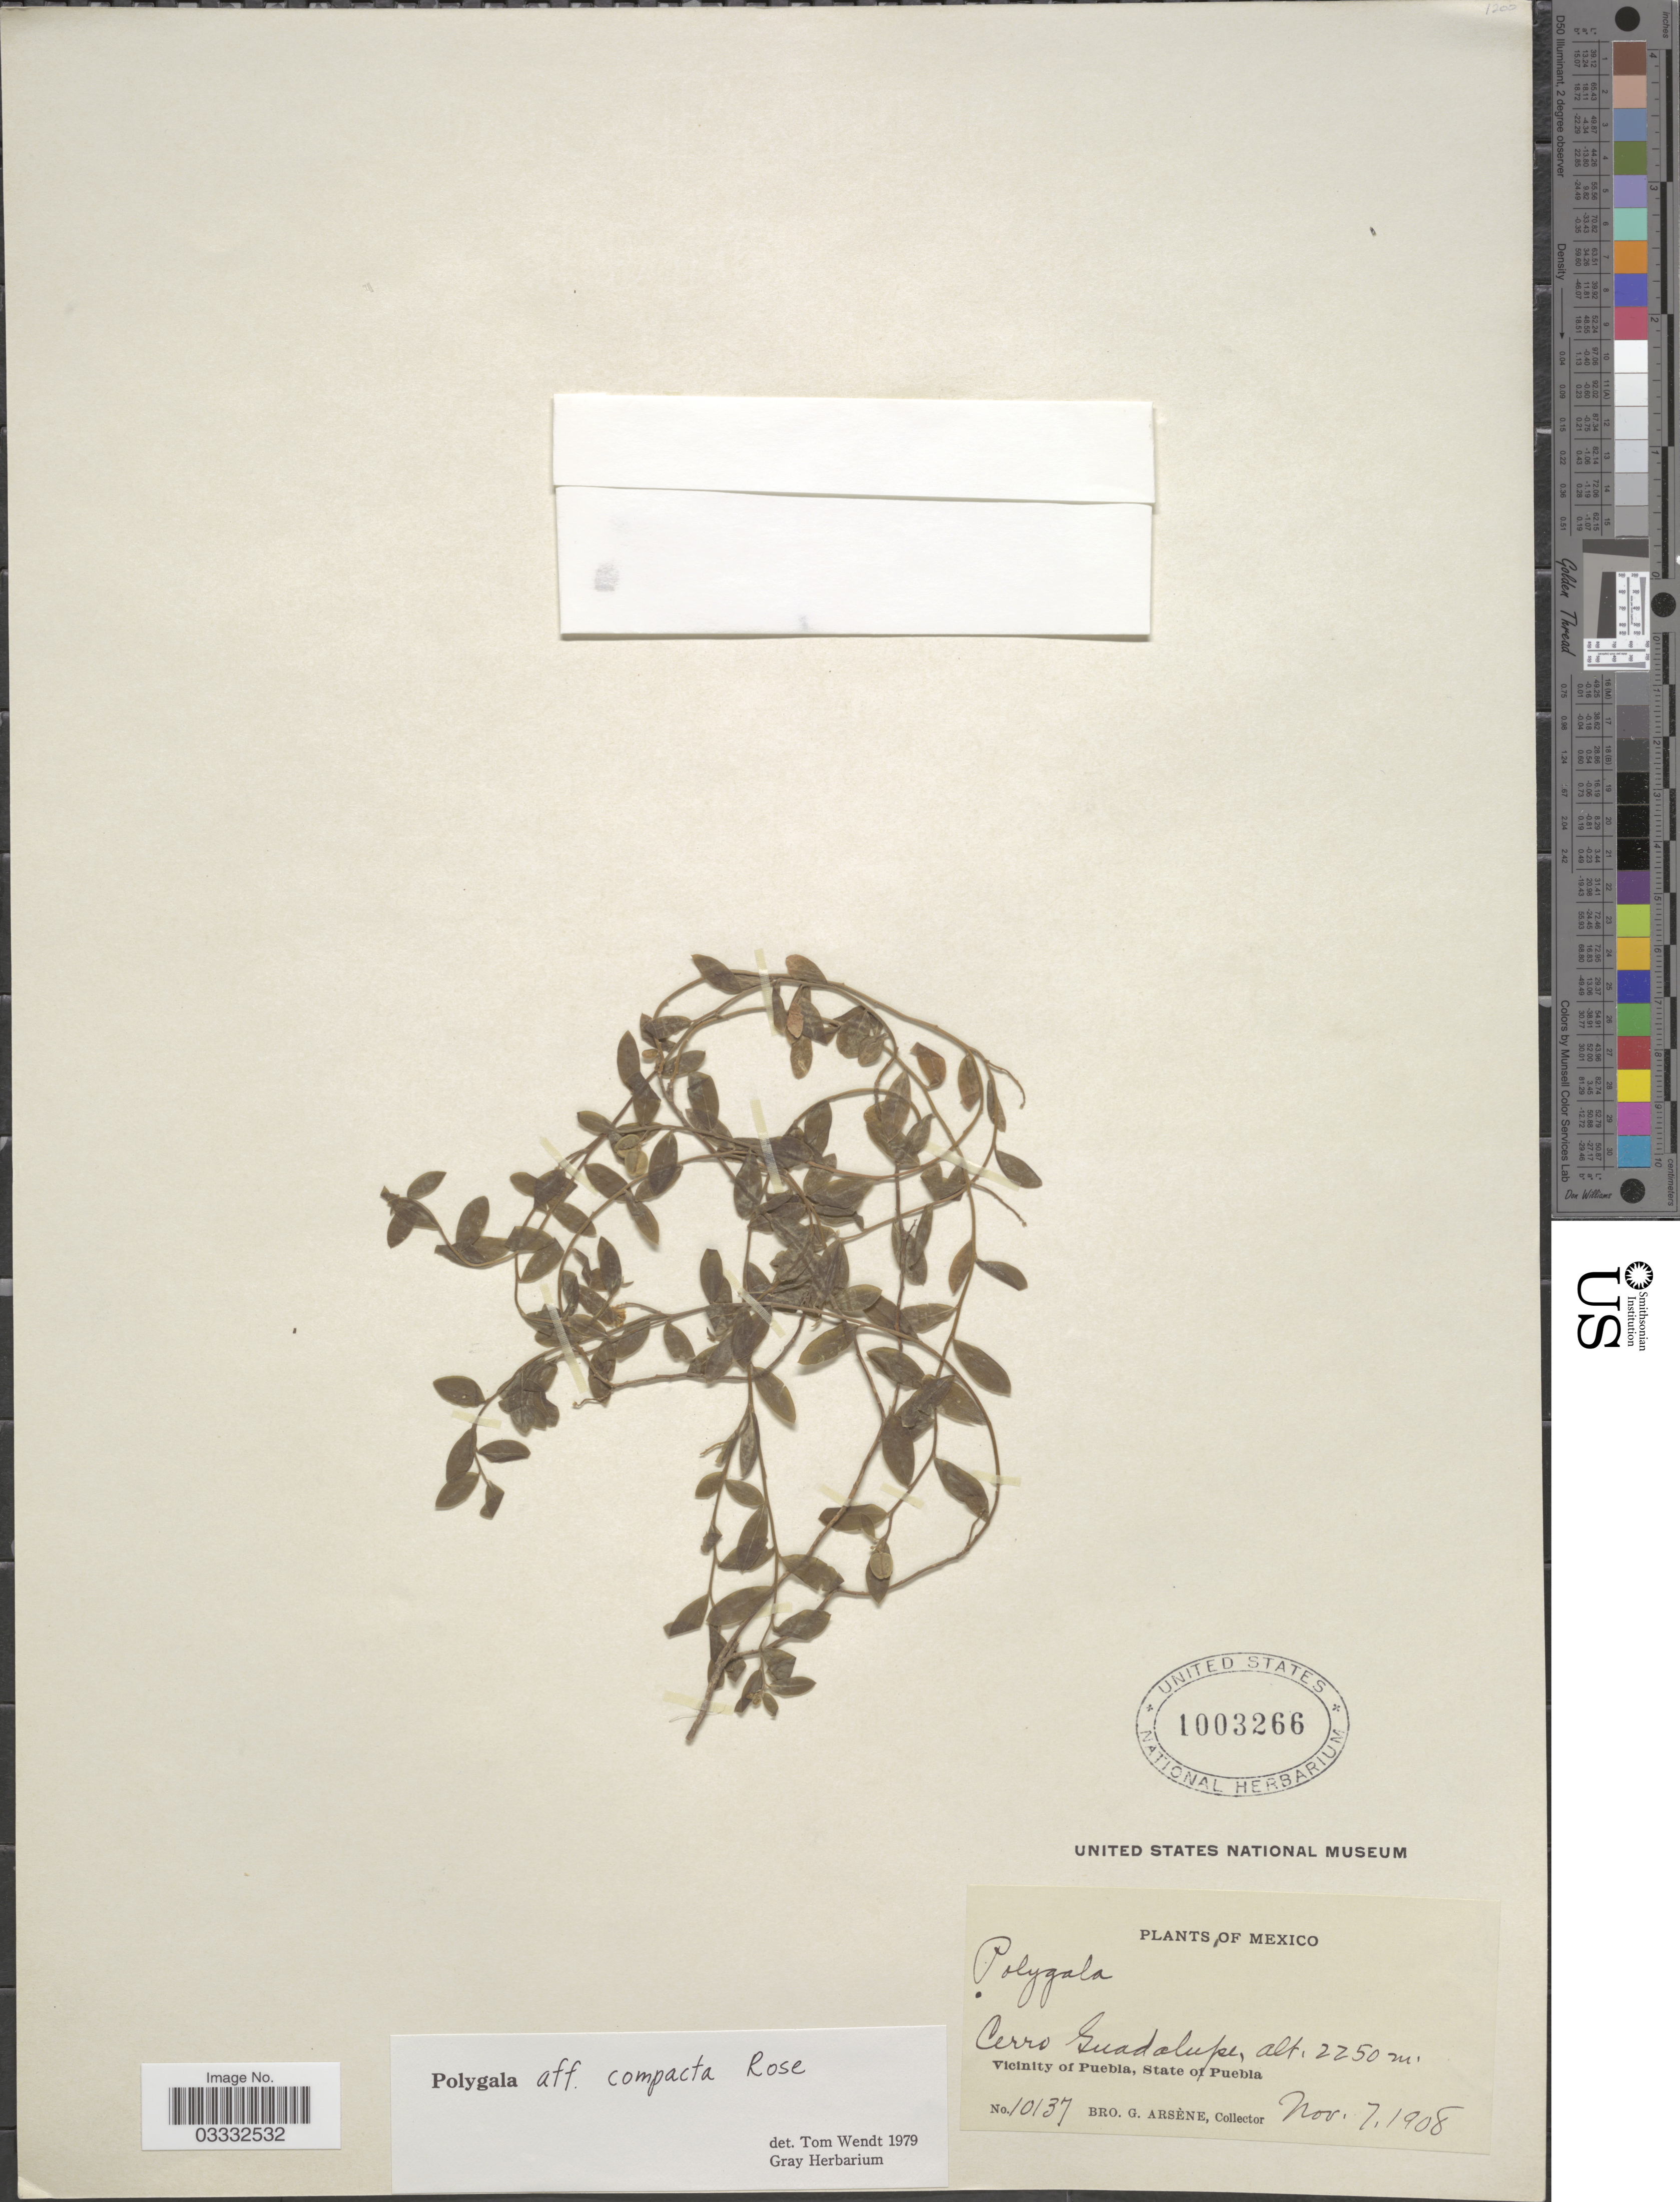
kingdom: Plantae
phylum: Tracheophyta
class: Magnoliopsida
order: Fabales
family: Polygalaceae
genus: Polygala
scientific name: Polygala compacta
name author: Rose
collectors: Bro. G. Arsène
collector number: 10137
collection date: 1908-11-07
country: Mexico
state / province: Puebla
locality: Cerro Guadalupe. Vicinity of Puebla.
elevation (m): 2250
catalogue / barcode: US 1003266